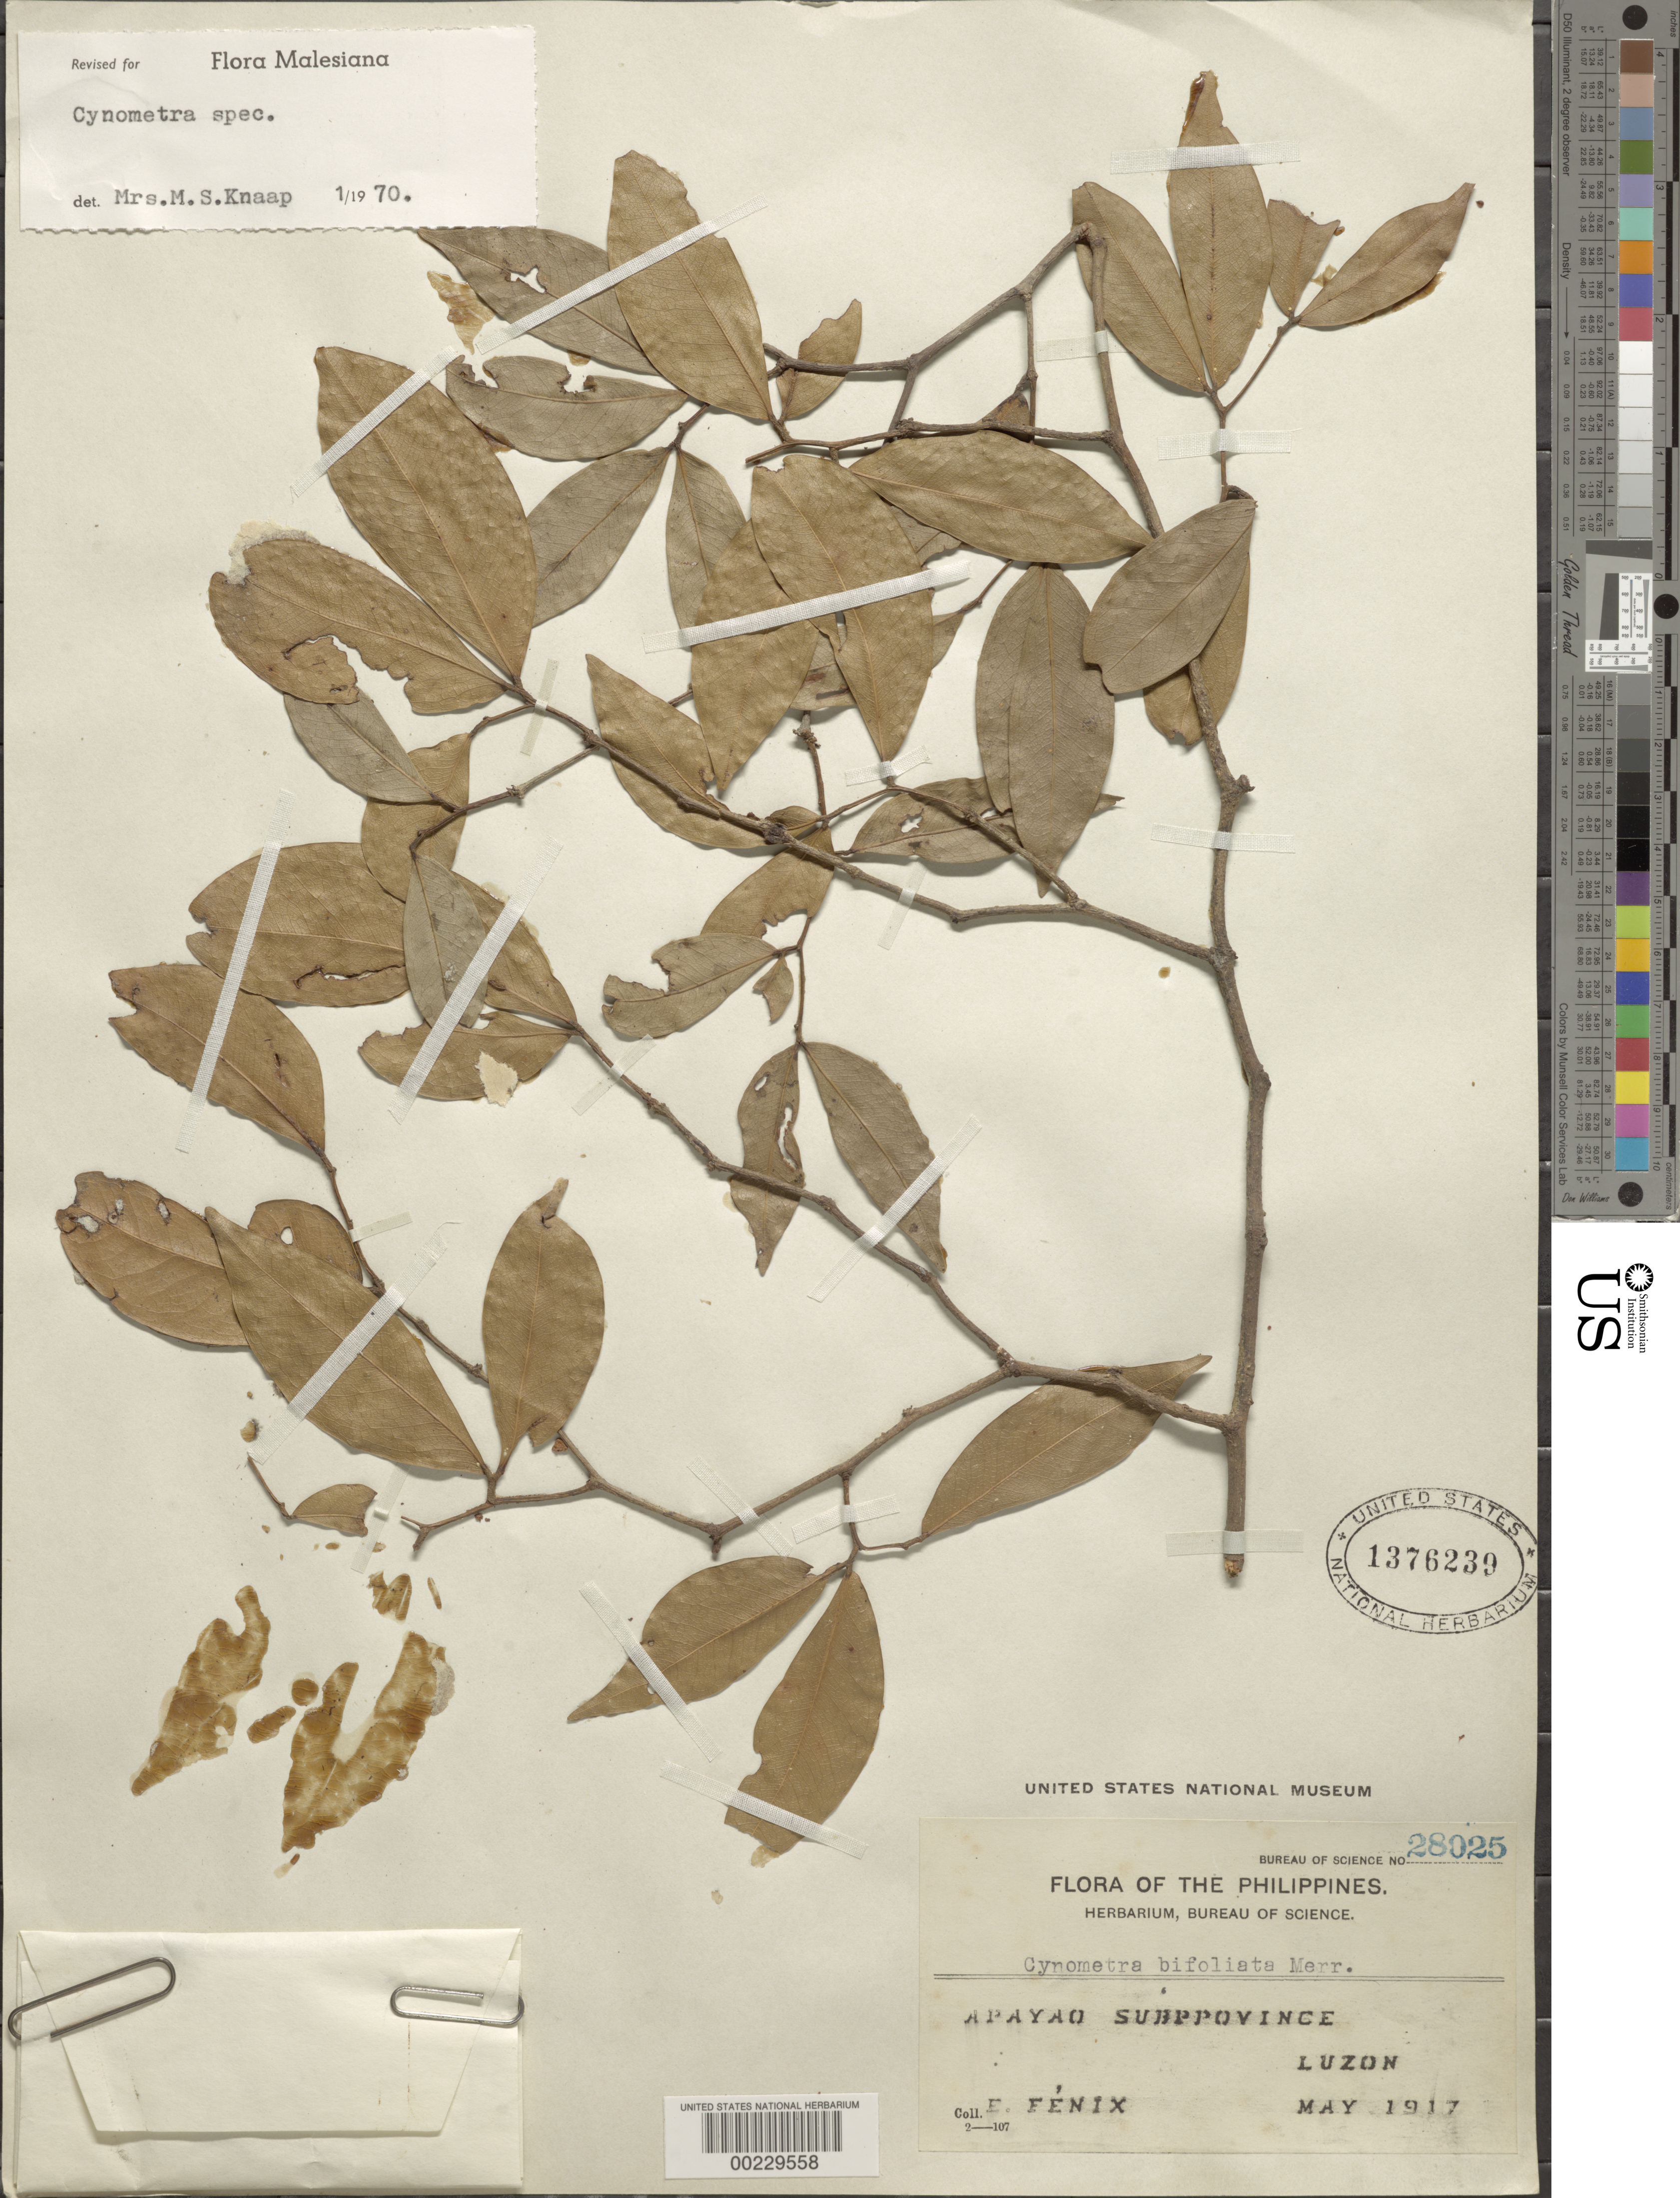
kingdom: Plantae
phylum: Tracheophyta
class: Magnoliopsida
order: Fabales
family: Fabaceae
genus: Cynometra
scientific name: Cynometra sp.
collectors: E. Fenix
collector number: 28025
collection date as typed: May 1917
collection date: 1917-05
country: Philippines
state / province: Cordillera (Administrative Region)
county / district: Apayao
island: Luzon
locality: Apayao subprovince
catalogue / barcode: US 1376239